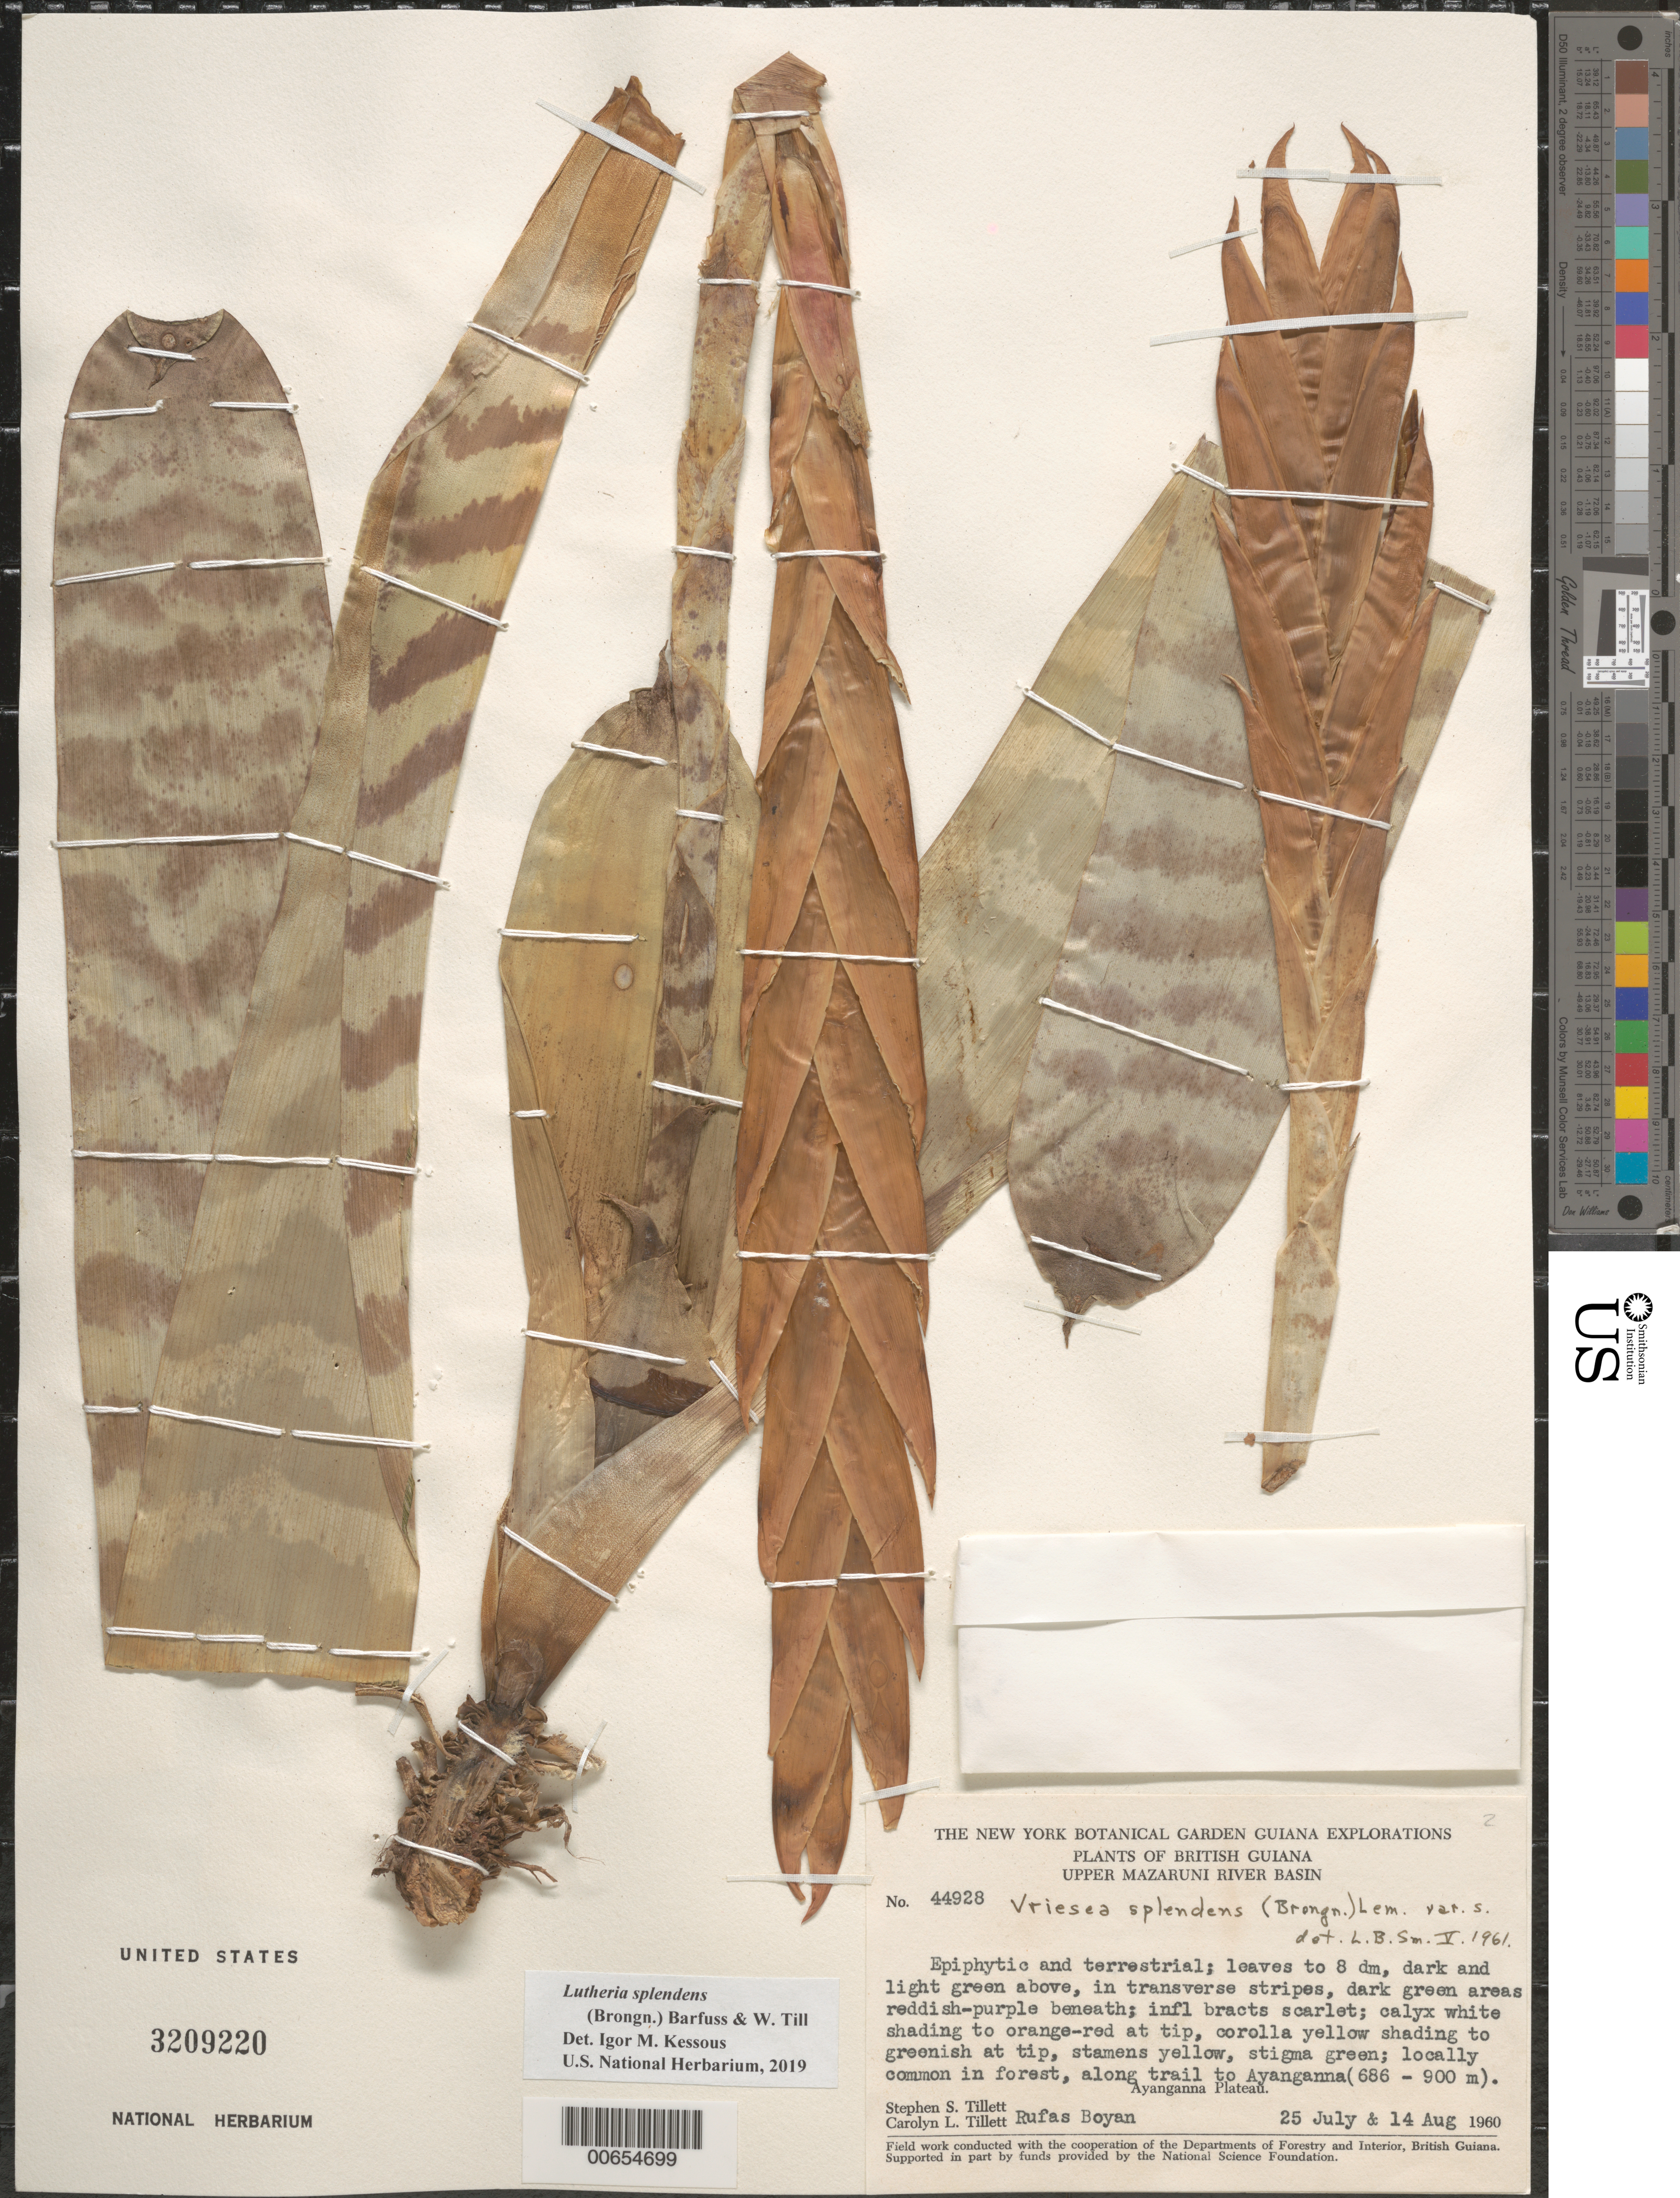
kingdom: Plantae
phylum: Tracheophyta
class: Liliopsida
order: Poales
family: Bromeliaceae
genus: Lutheria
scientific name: Lutheria splendens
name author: (Brongn.) W. Till & Barfuss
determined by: Kessous, Igor M.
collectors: S. S. Tillett, C. L. Tillett & R. Boyan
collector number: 44928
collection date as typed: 25-Jul-60 to 14-Aug-60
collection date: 1960-07-25/1960-08-14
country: Guyana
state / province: Cuyuni-Mazaruni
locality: Mt. Ayanganna, trail to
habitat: Forest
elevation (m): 686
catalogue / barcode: US 3209220